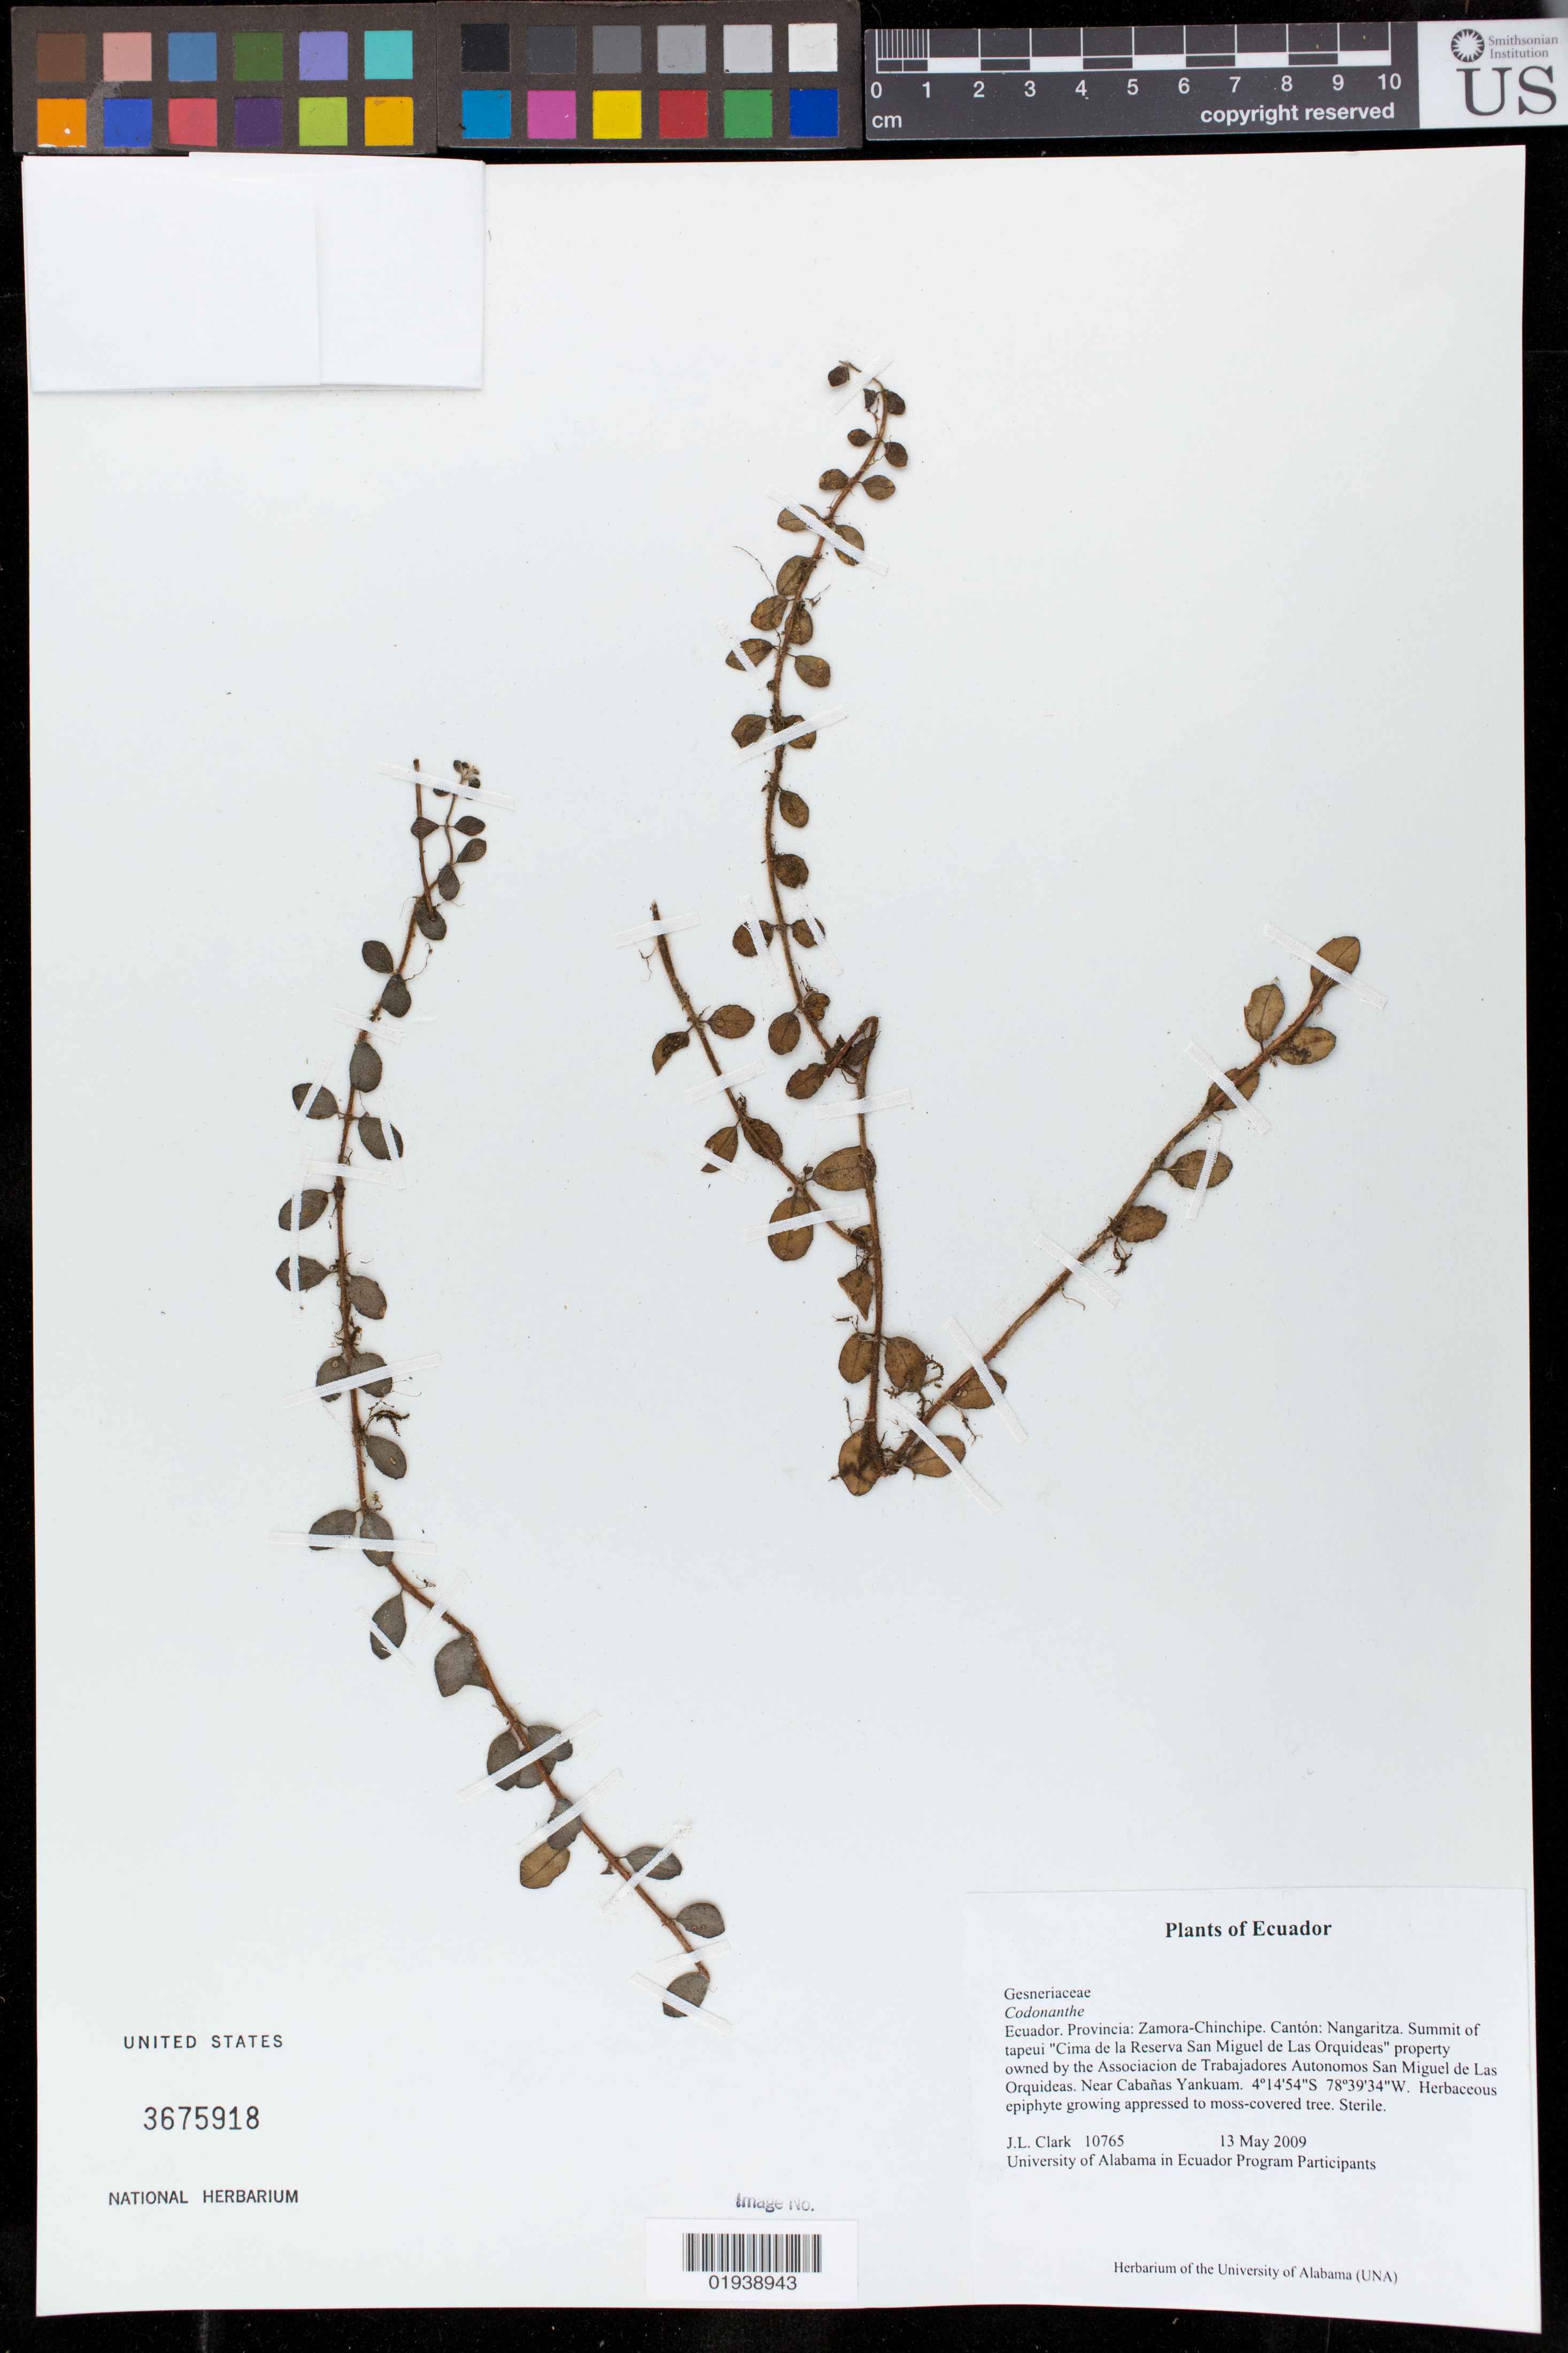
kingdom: Plantae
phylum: Tracheophyta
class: Magnoliopsida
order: Lamiales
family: Gesneriaceae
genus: Codonanthe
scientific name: Codonanthe sp.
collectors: J. L. Clark & University of Alabama in Ecuador Program participants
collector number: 10765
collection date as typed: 13 May 2009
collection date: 2009-05-13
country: Ecuador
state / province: Zamora-Chinchipe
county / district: Nangaritza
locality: Summit of tapeui "Cima de la Reserva San Miguel de Las Oquideas" property owned by the Associacion de Trabajadores Autonomos San Miguel de Las Orquideas. Near Cabanas Yankuam.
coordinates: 4 14 54 S, 78 39 34 W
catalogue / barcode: US 3675918